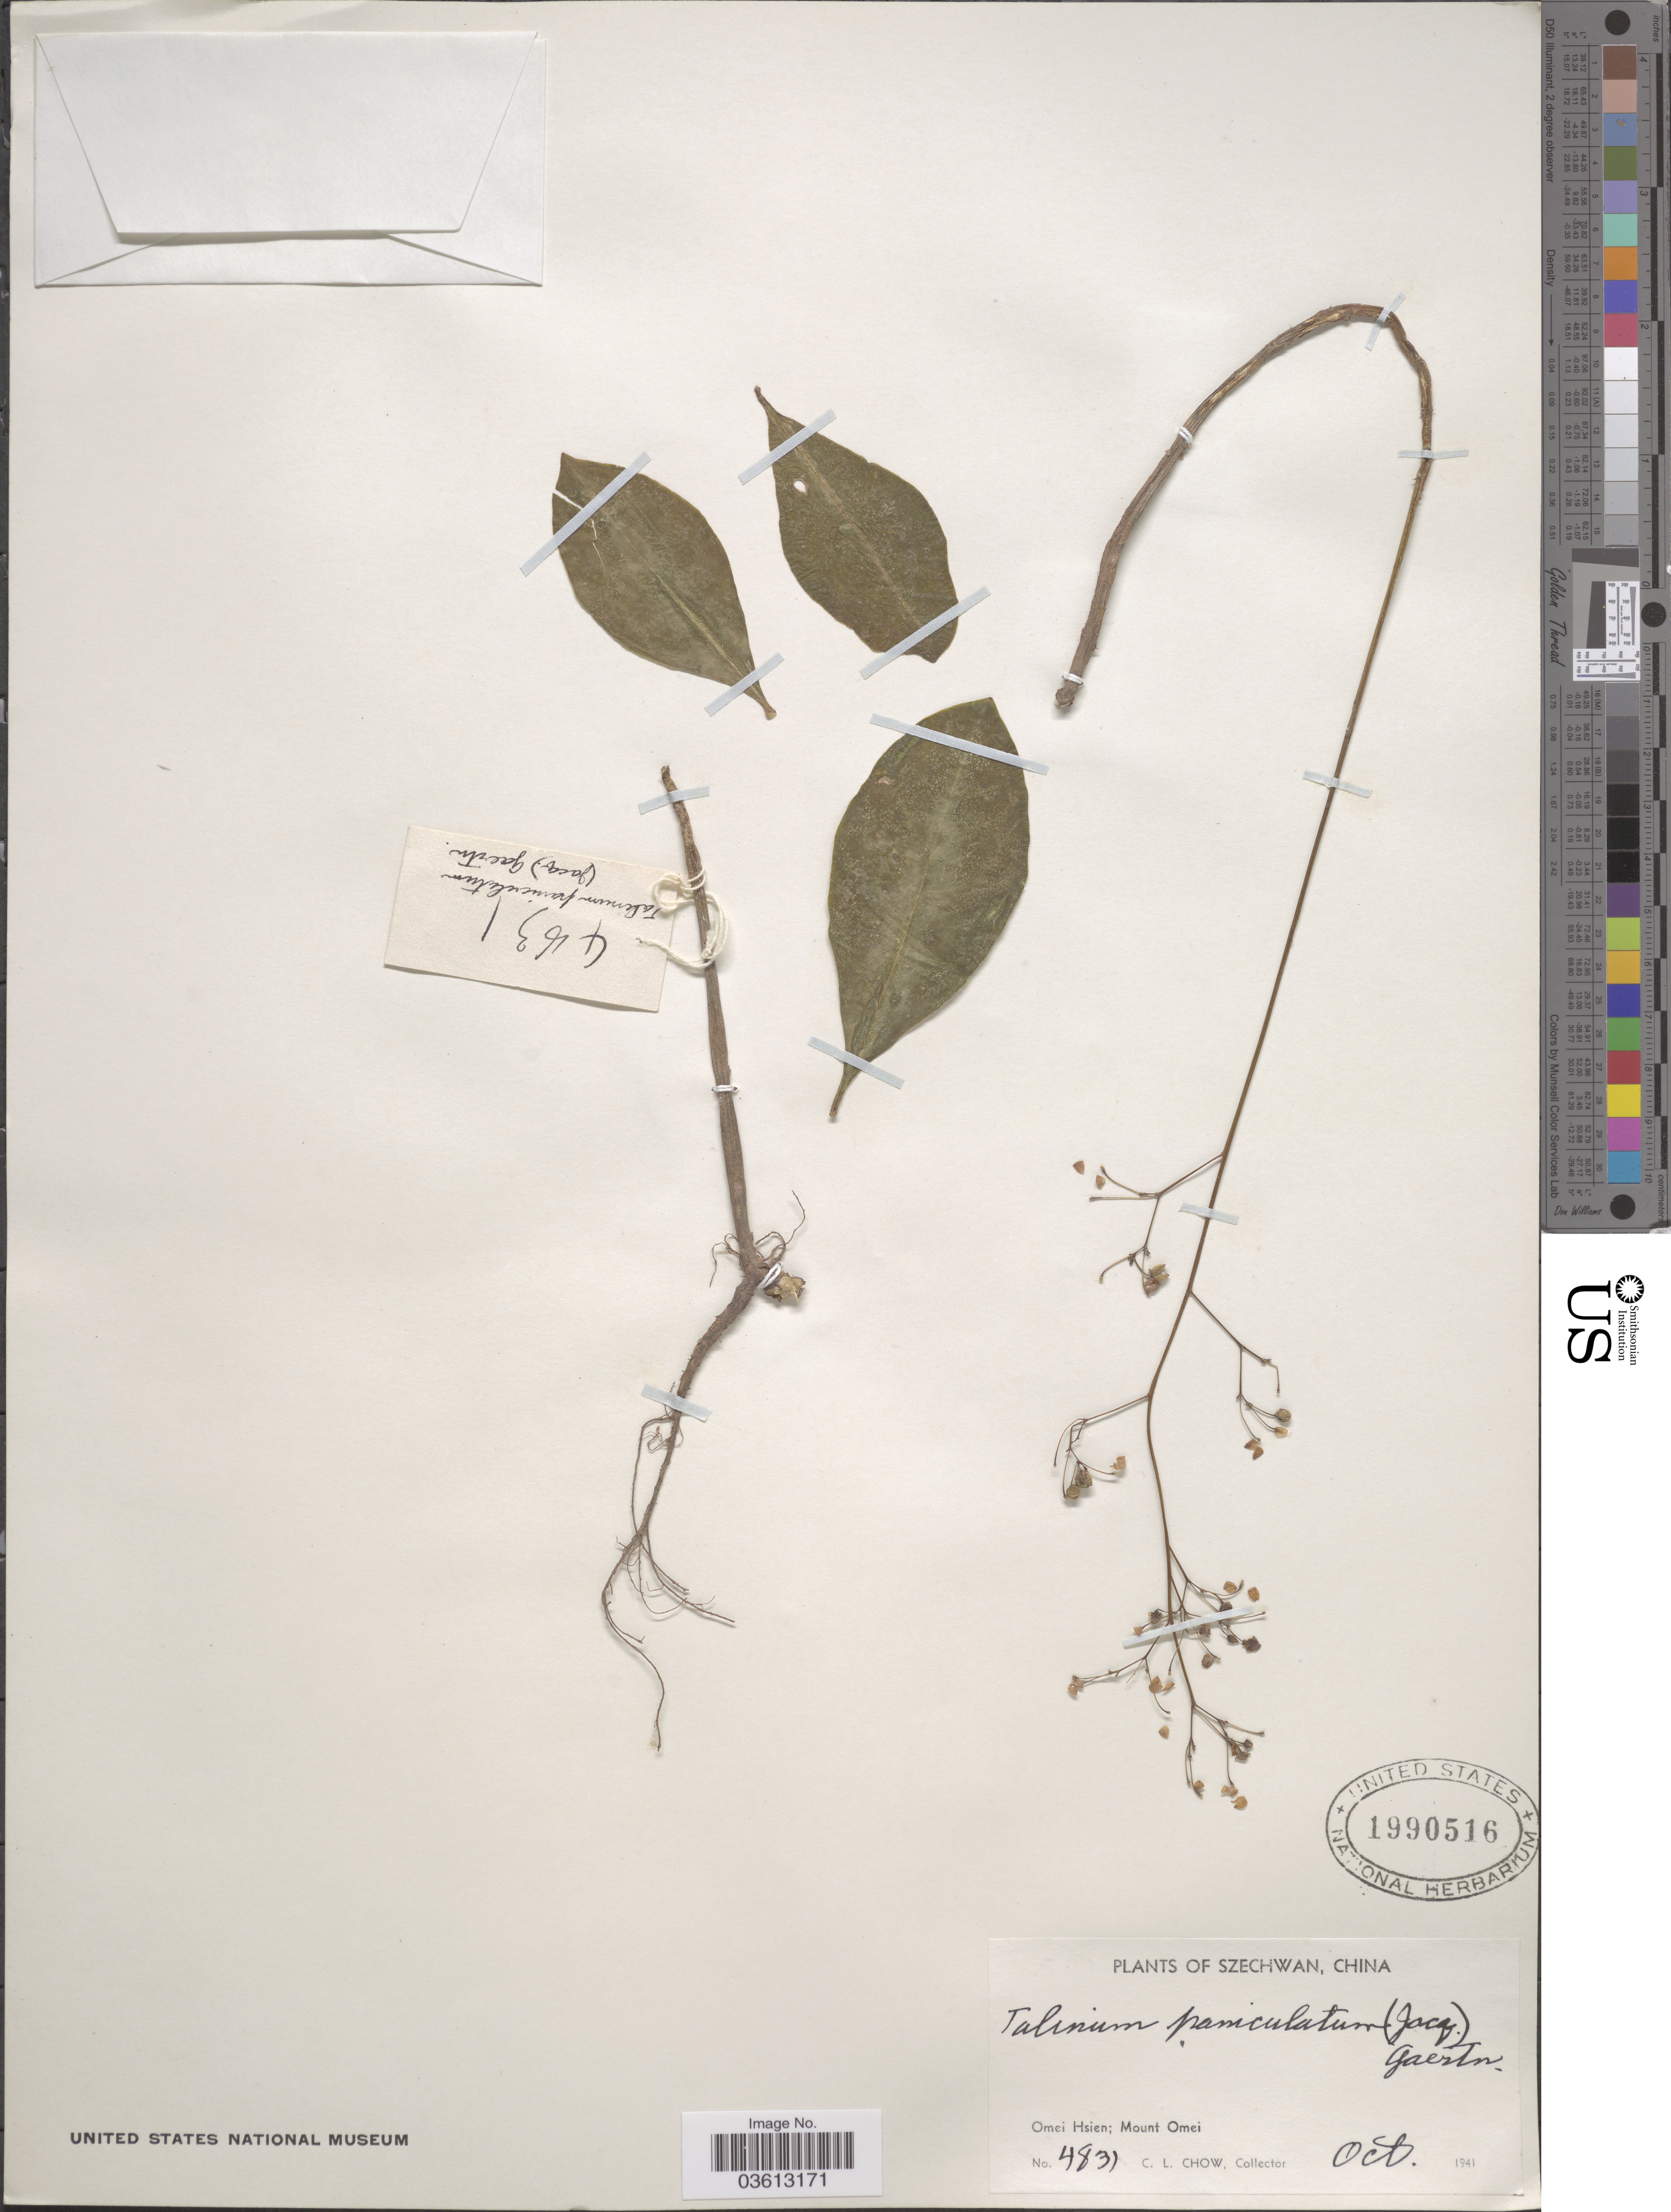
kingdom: Plantae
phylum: Tracheophyta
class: Magnoliopsida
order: Caryophyllales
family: Talinaceae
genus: Talinum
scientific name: Talinum paniculatum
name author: (Jacq.) Gaertn.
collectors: C. Chow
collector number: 4831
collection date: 1941-10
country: China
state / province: Sichuan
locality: Szechwan, Omei Hsien; Mount Omei.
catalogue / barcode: US 1990516